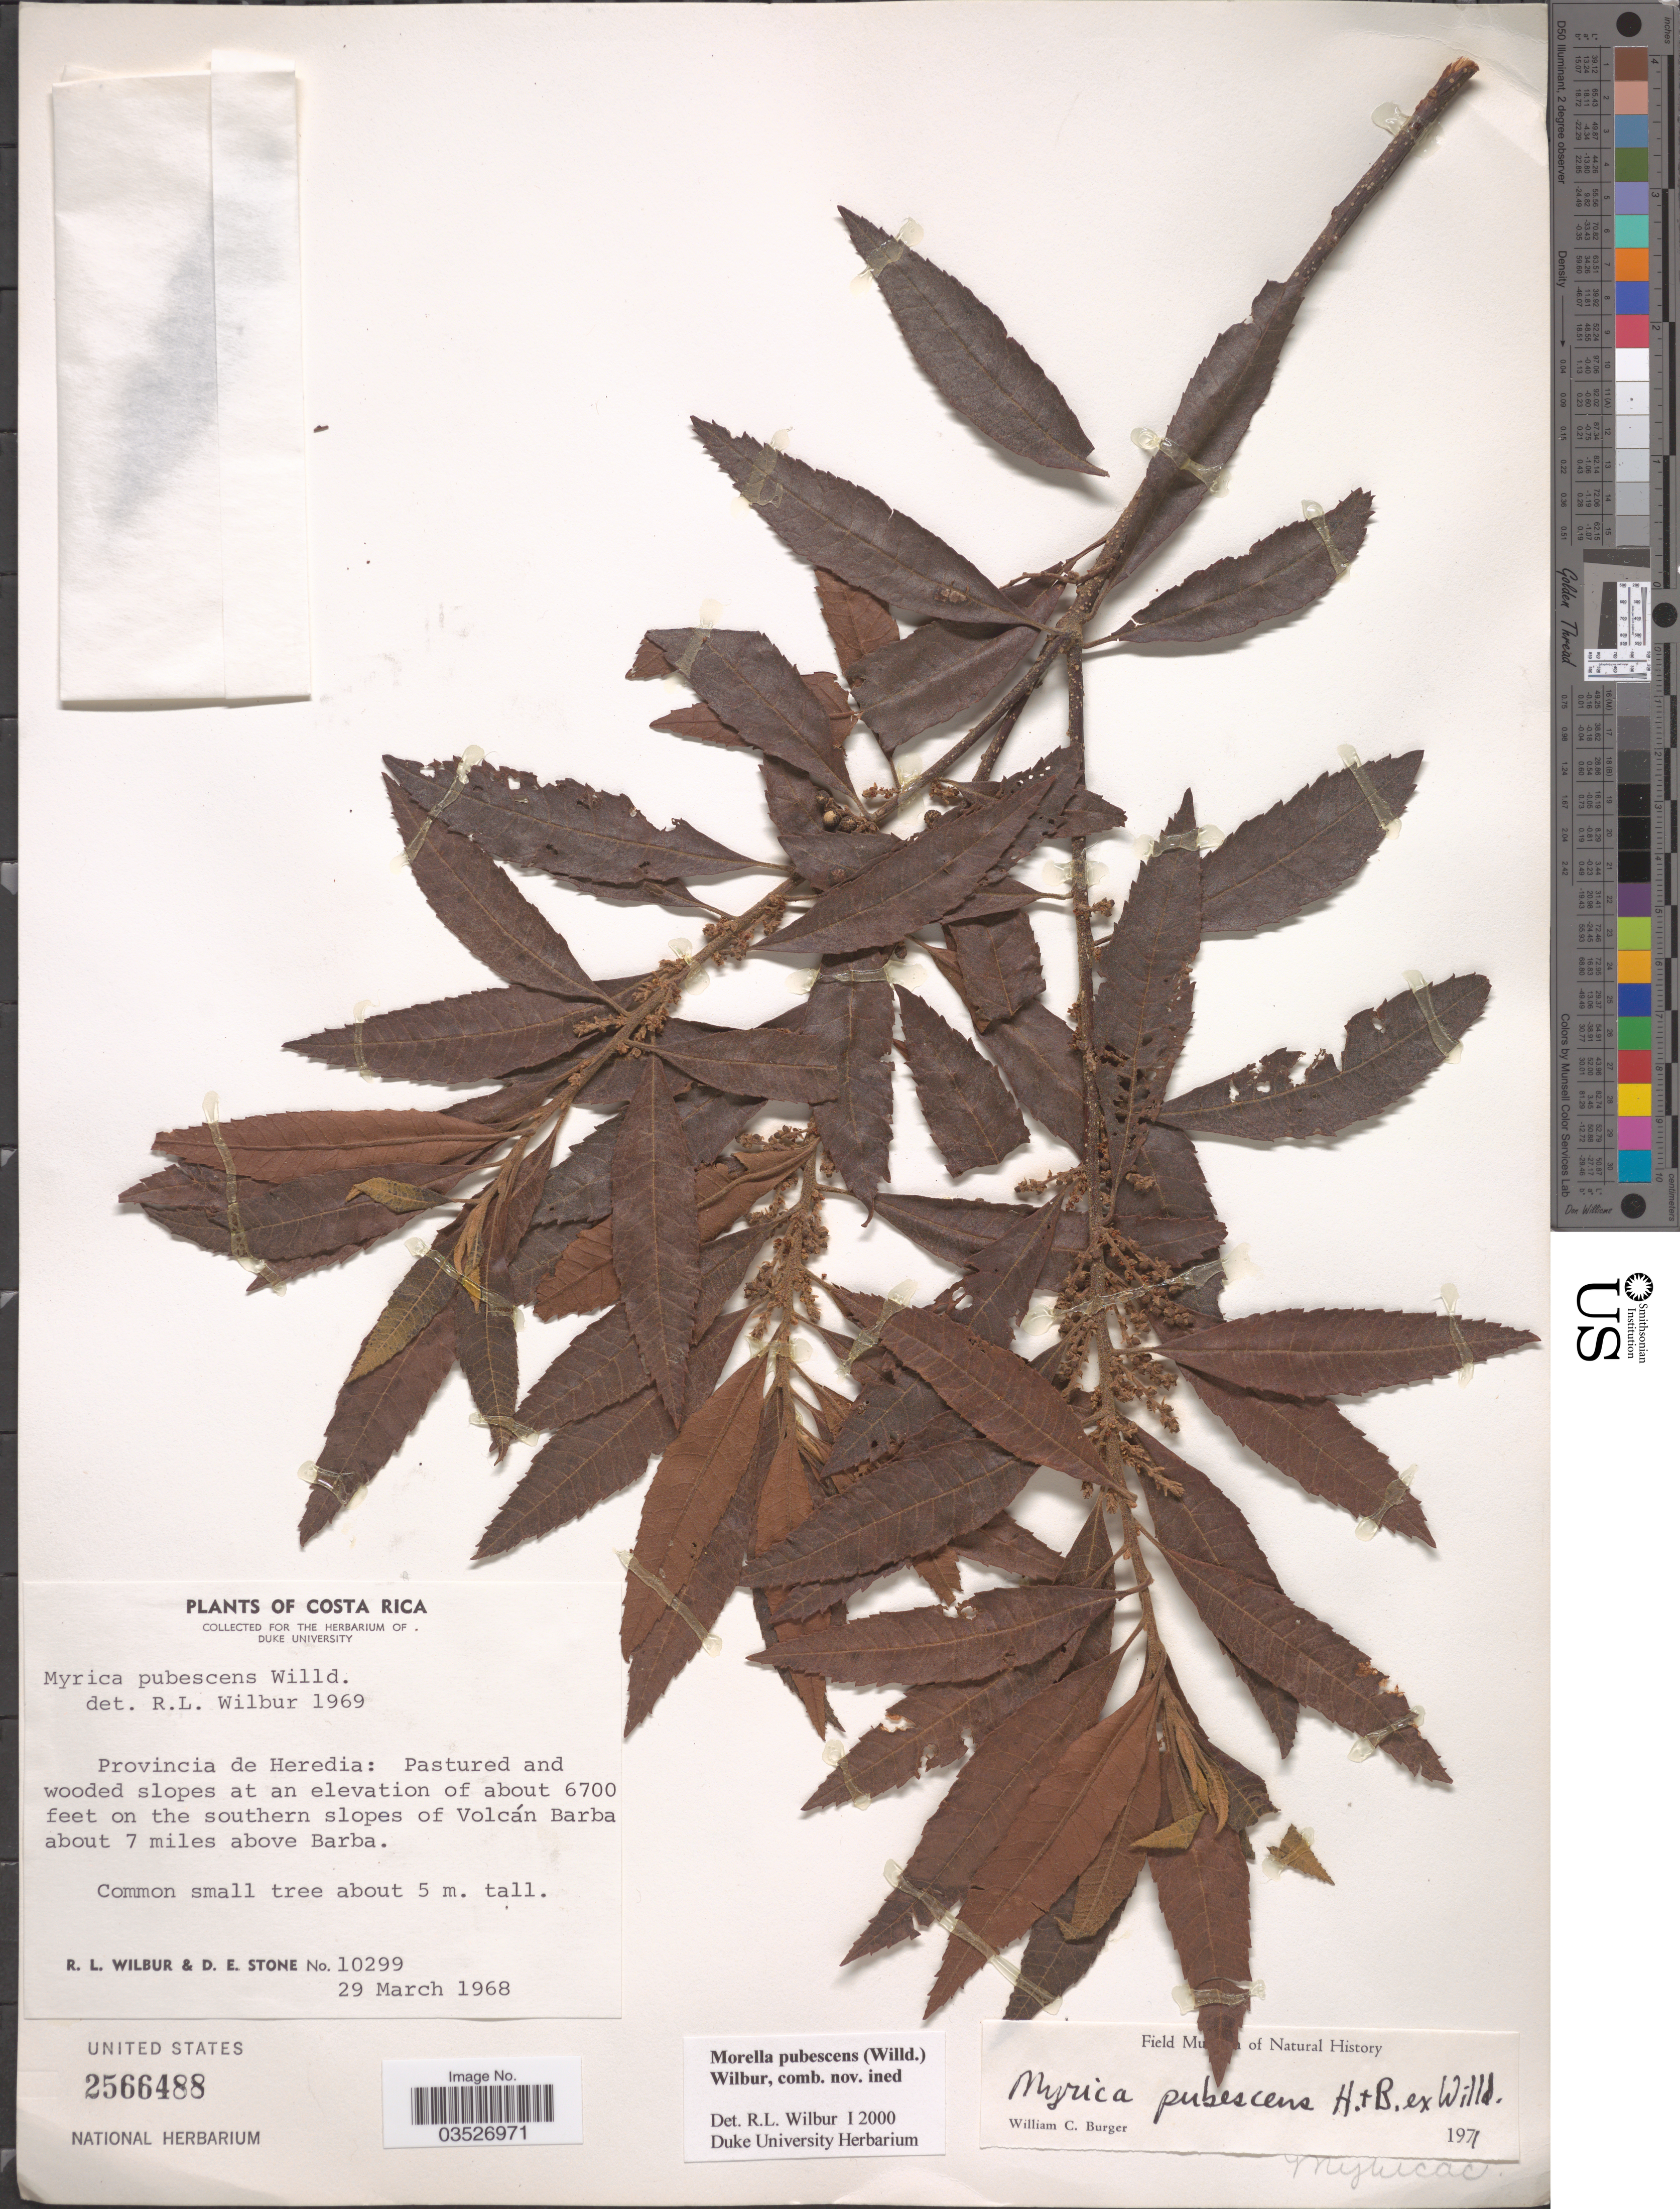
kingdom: Plantae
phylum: Tracheophyta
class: Magnoliopsida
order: Fagales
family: Myricaceae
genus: Morella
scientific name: Morella pubescens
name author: (Humb. & Bonpl. ex Willd.) Wilbur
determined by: Wilbur, R. L.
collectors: R. L. Wilbur & D. E. Stone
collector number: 10299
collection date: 1968-03-29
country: Costa Rica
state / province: Heredia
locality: On the southern slopes of Volcán Barba about 7 miles above Barba.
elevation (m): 2042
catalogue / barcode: US 2566488